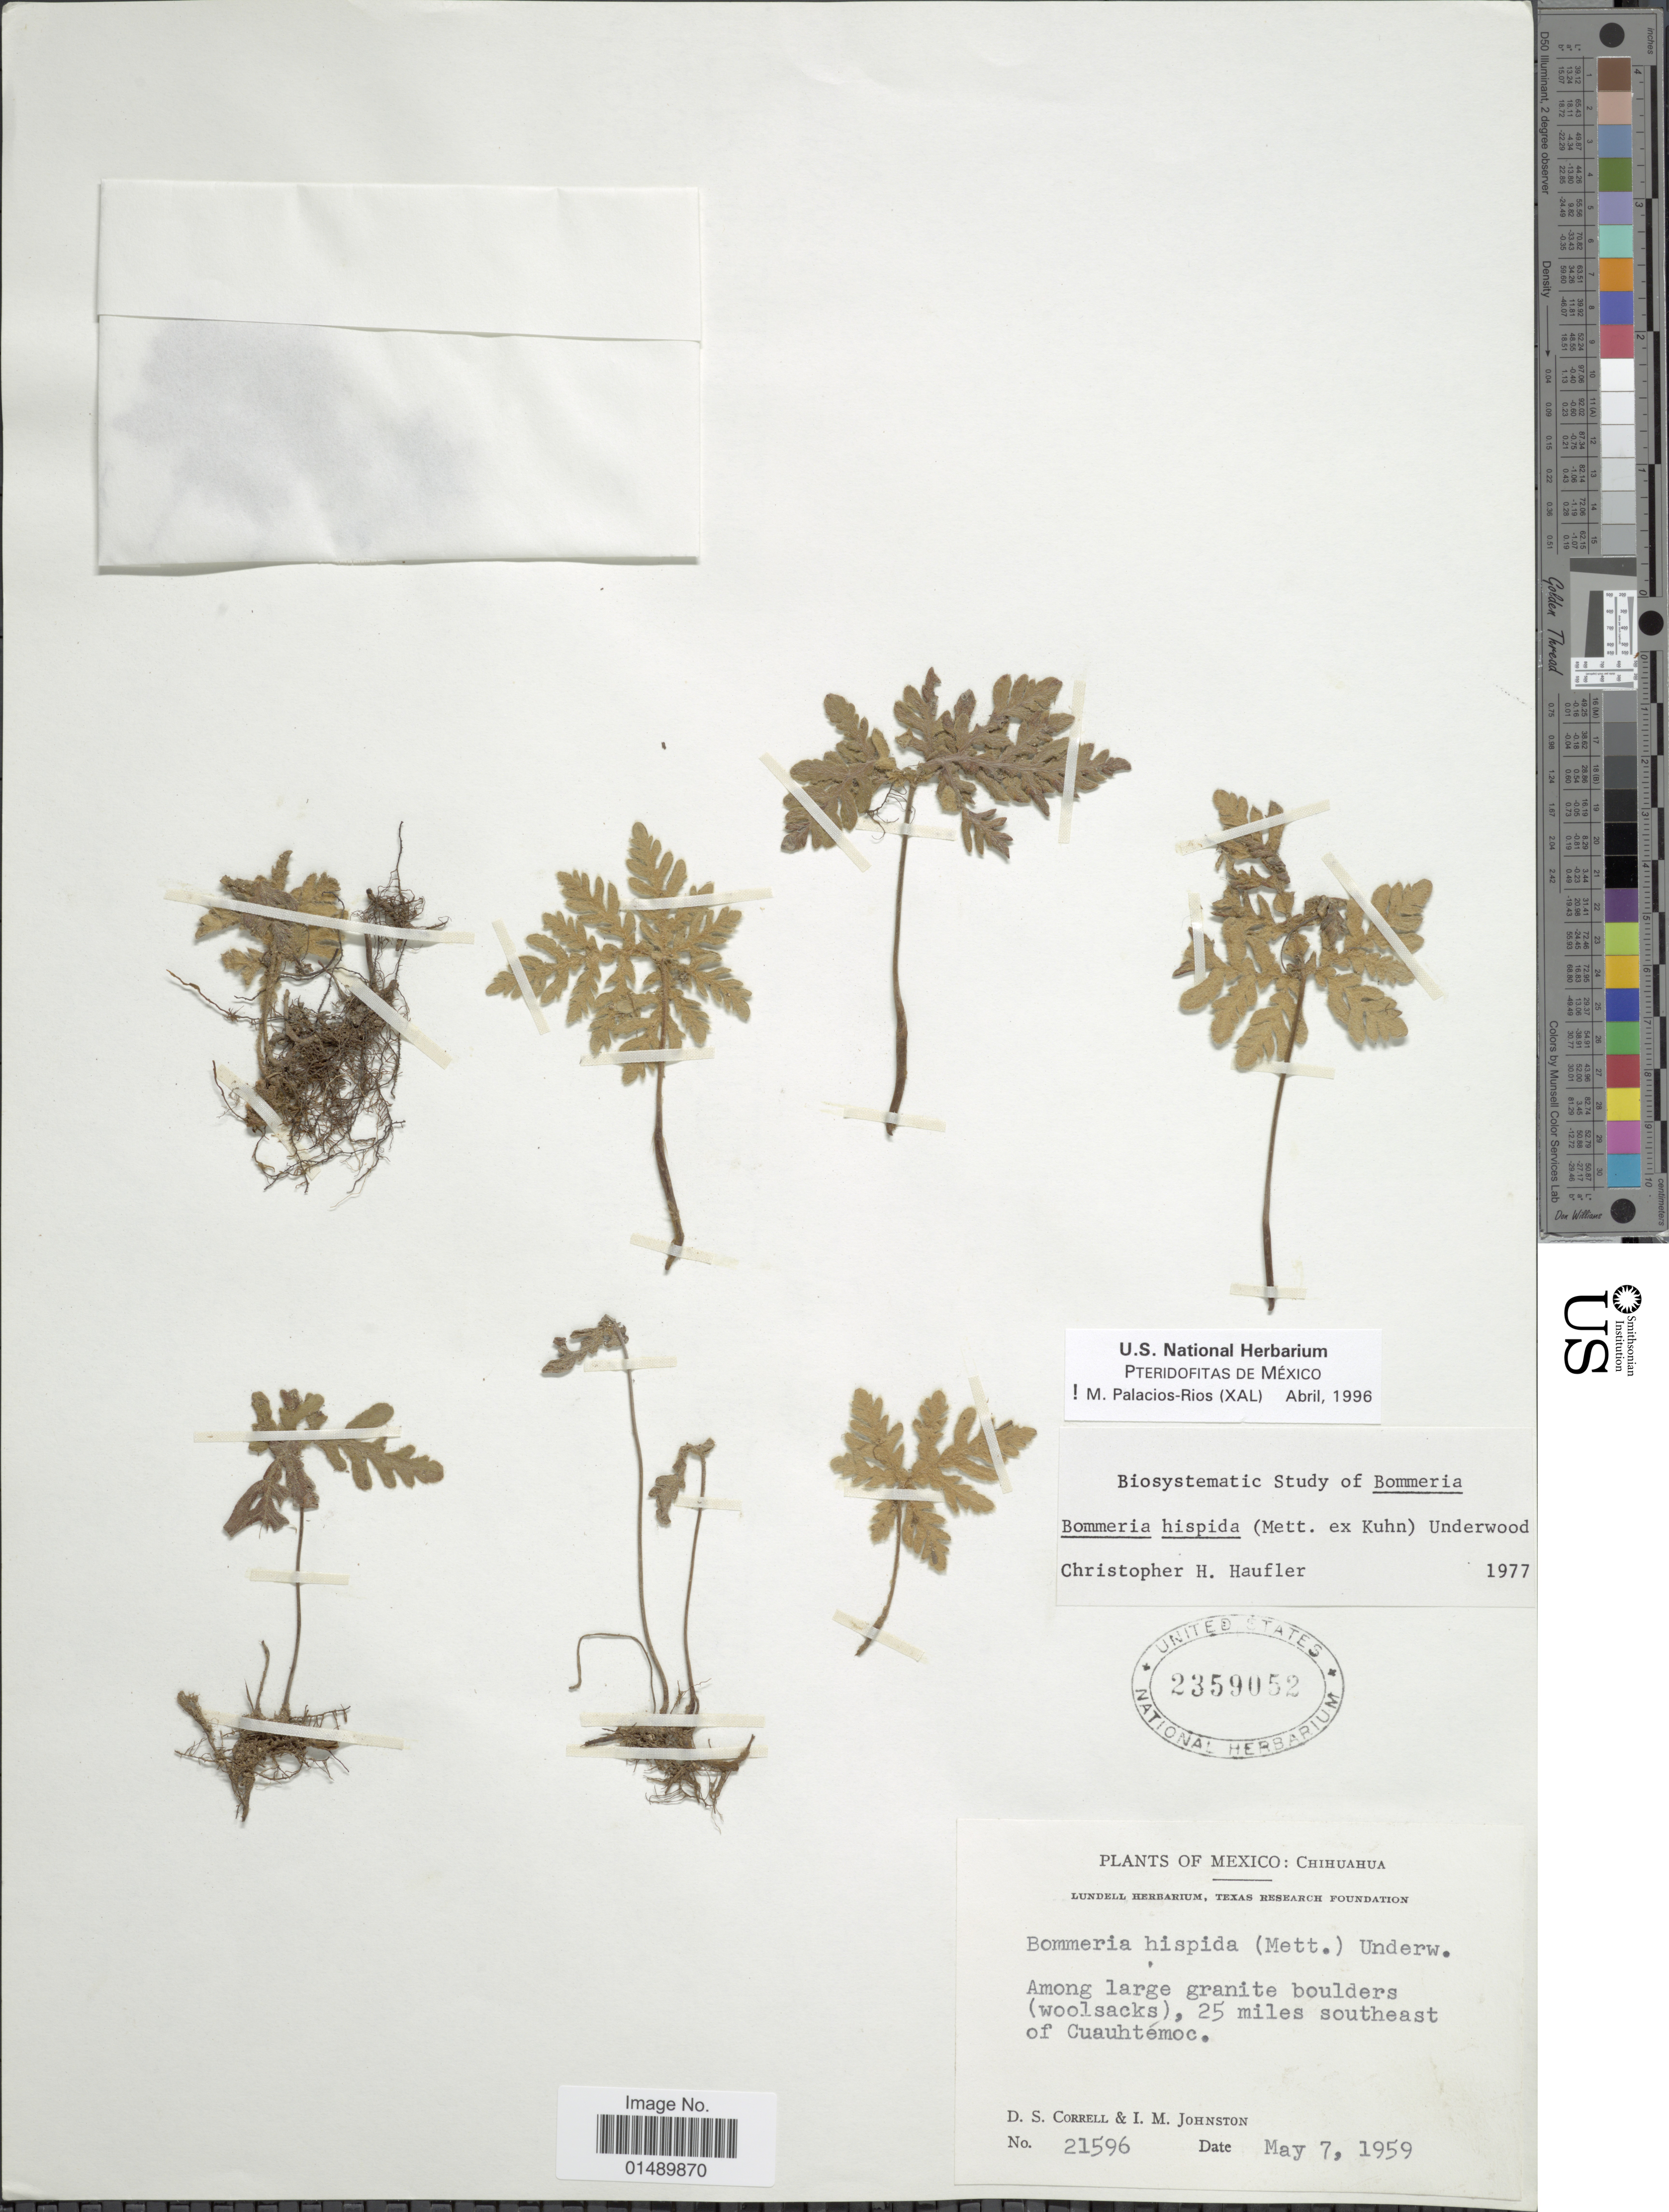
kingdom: Plantae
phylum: Tracheophyta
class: Polypodiopsida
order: Polypodiales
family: Pteridaceae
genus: Bommeria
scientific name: Bommeria hispida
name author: (Mett. ex Kuhn) Underw.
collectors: D. S. Correll & I.M. Johnston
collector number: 21596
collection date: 1959-05-07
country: Mexico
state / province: Chihuahua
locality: Mexico, 25 miles southeast of Cuauhtemoc.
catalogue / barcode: US 2359052